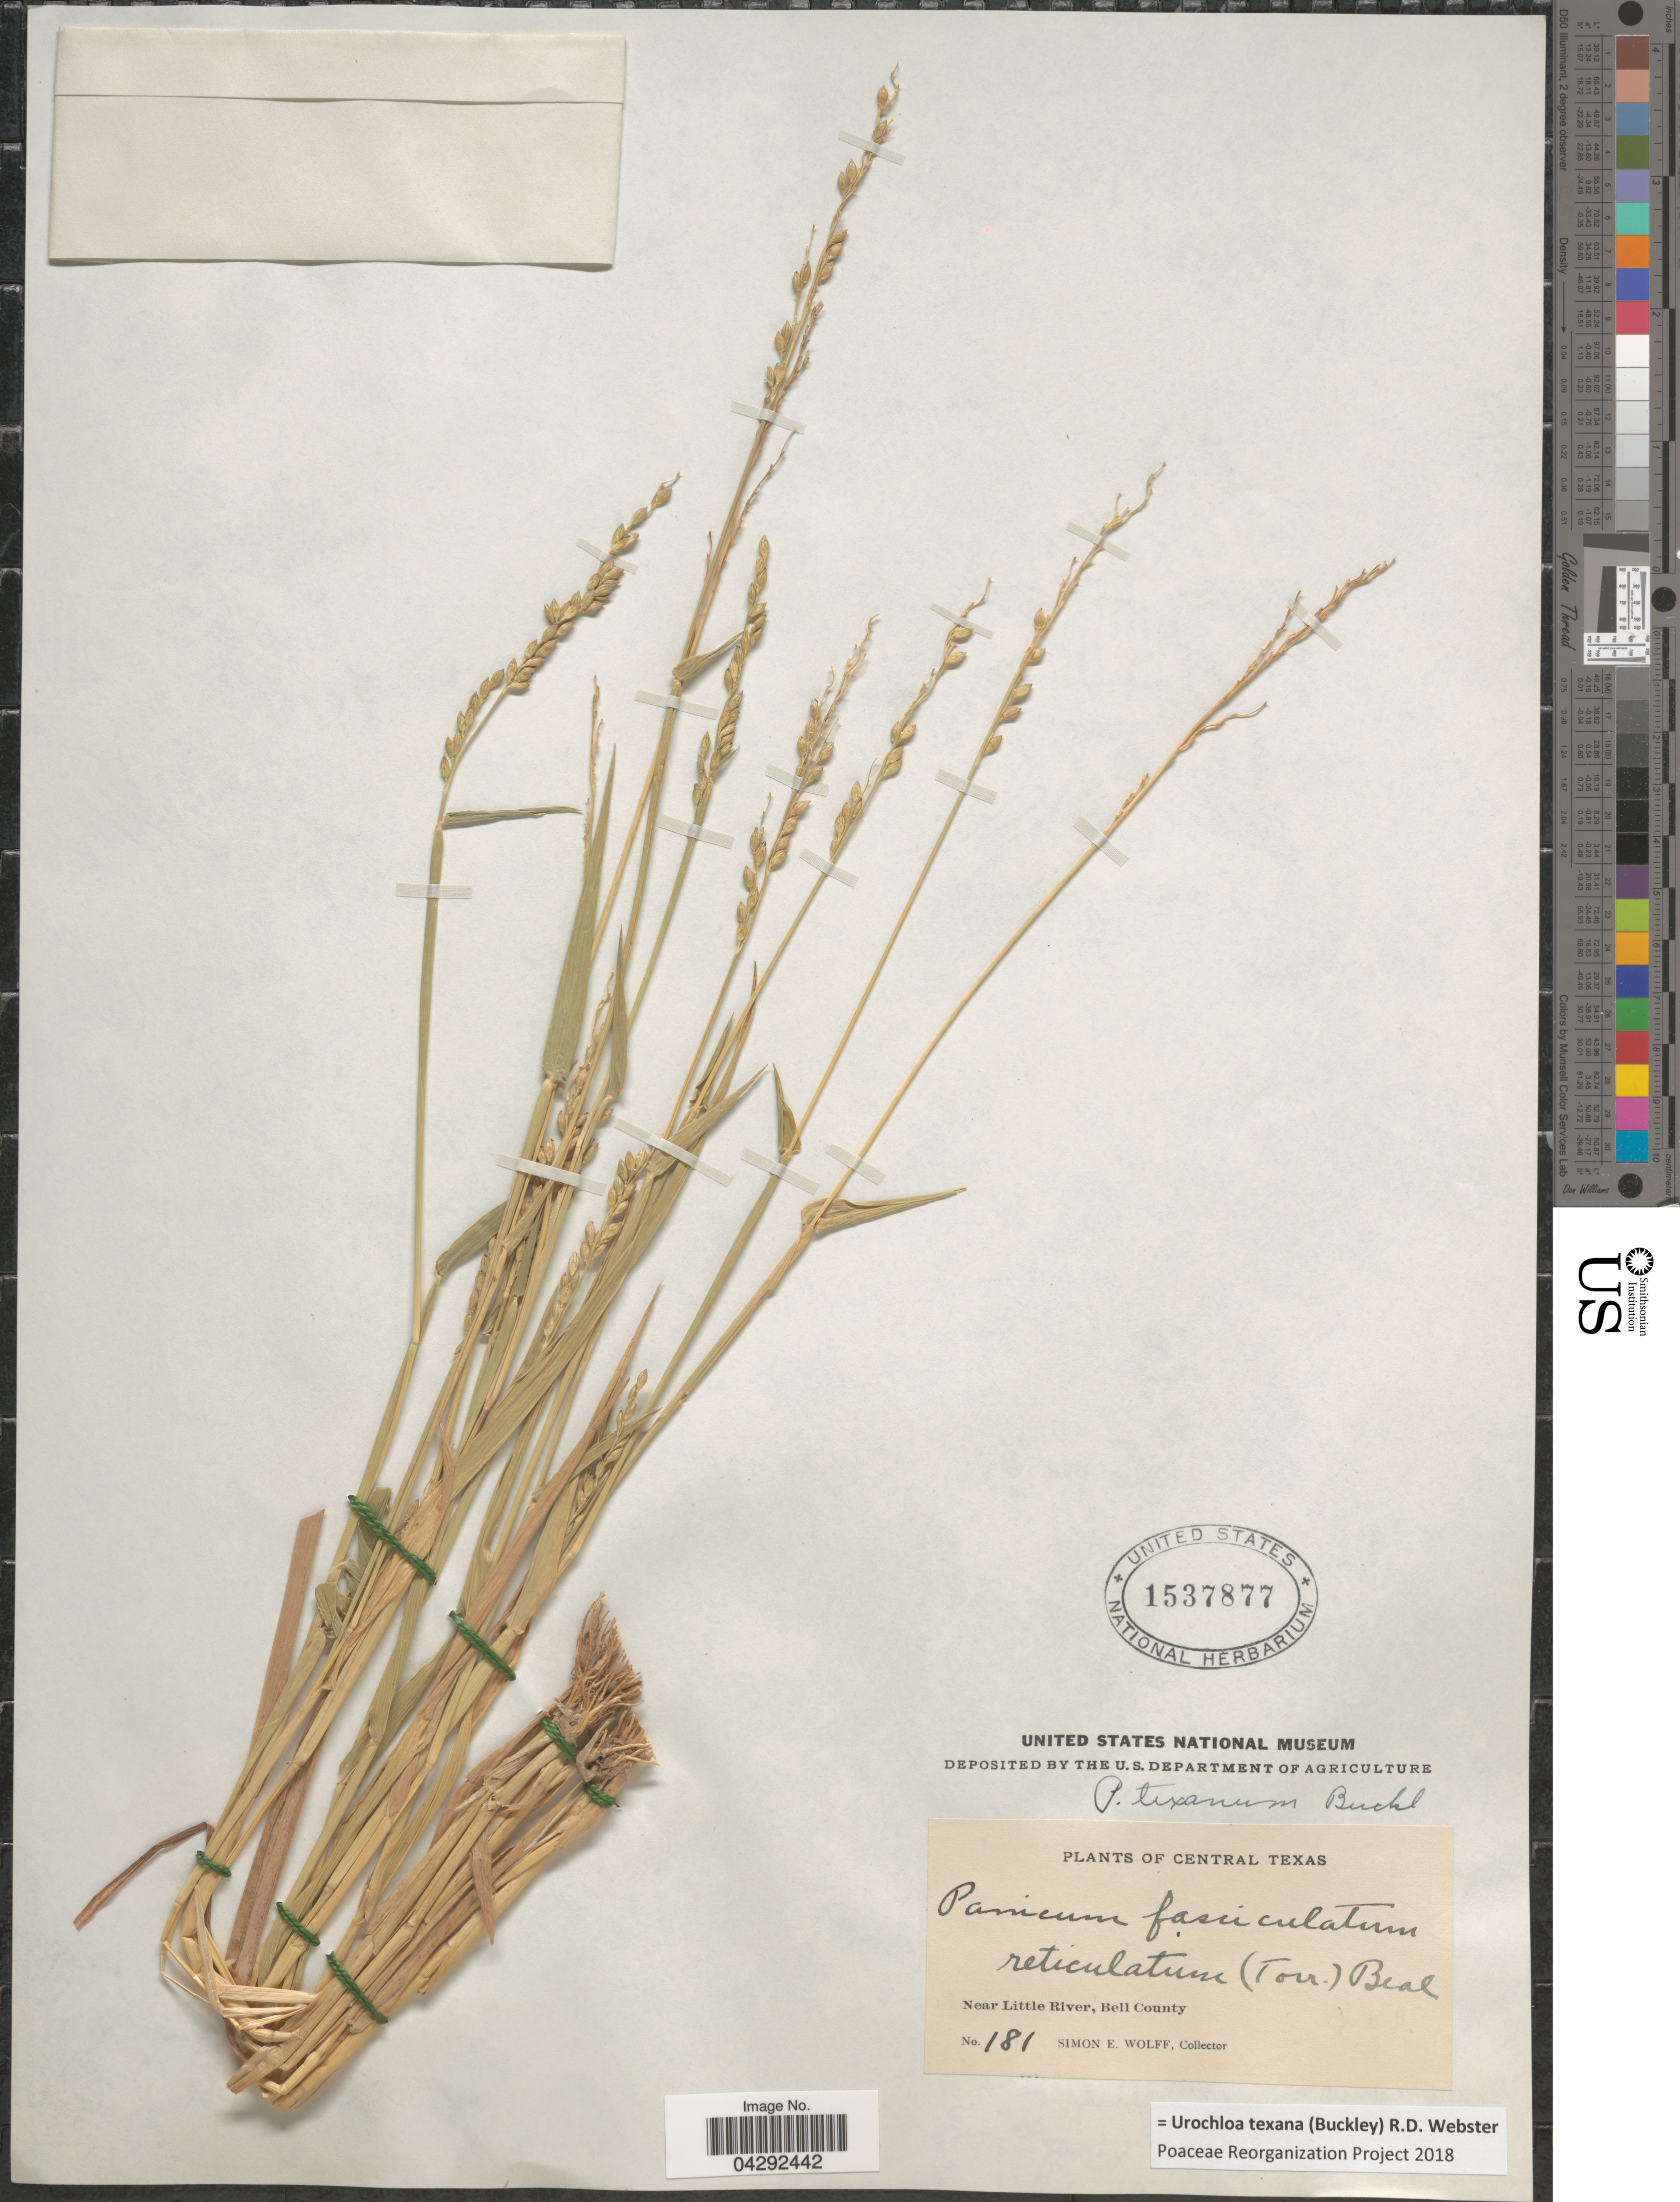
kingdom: Plantae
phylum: Tracheophyta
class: Liliopsida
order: Poales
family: Poaceae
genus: Urochloa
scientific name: Urochloa texana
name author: (Buckley) R.D. Webster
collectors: S. E. Wolff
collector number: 181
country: United States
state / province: Texas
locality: Central Texas. Near Little River, Bell County.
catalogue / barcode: US 1537877